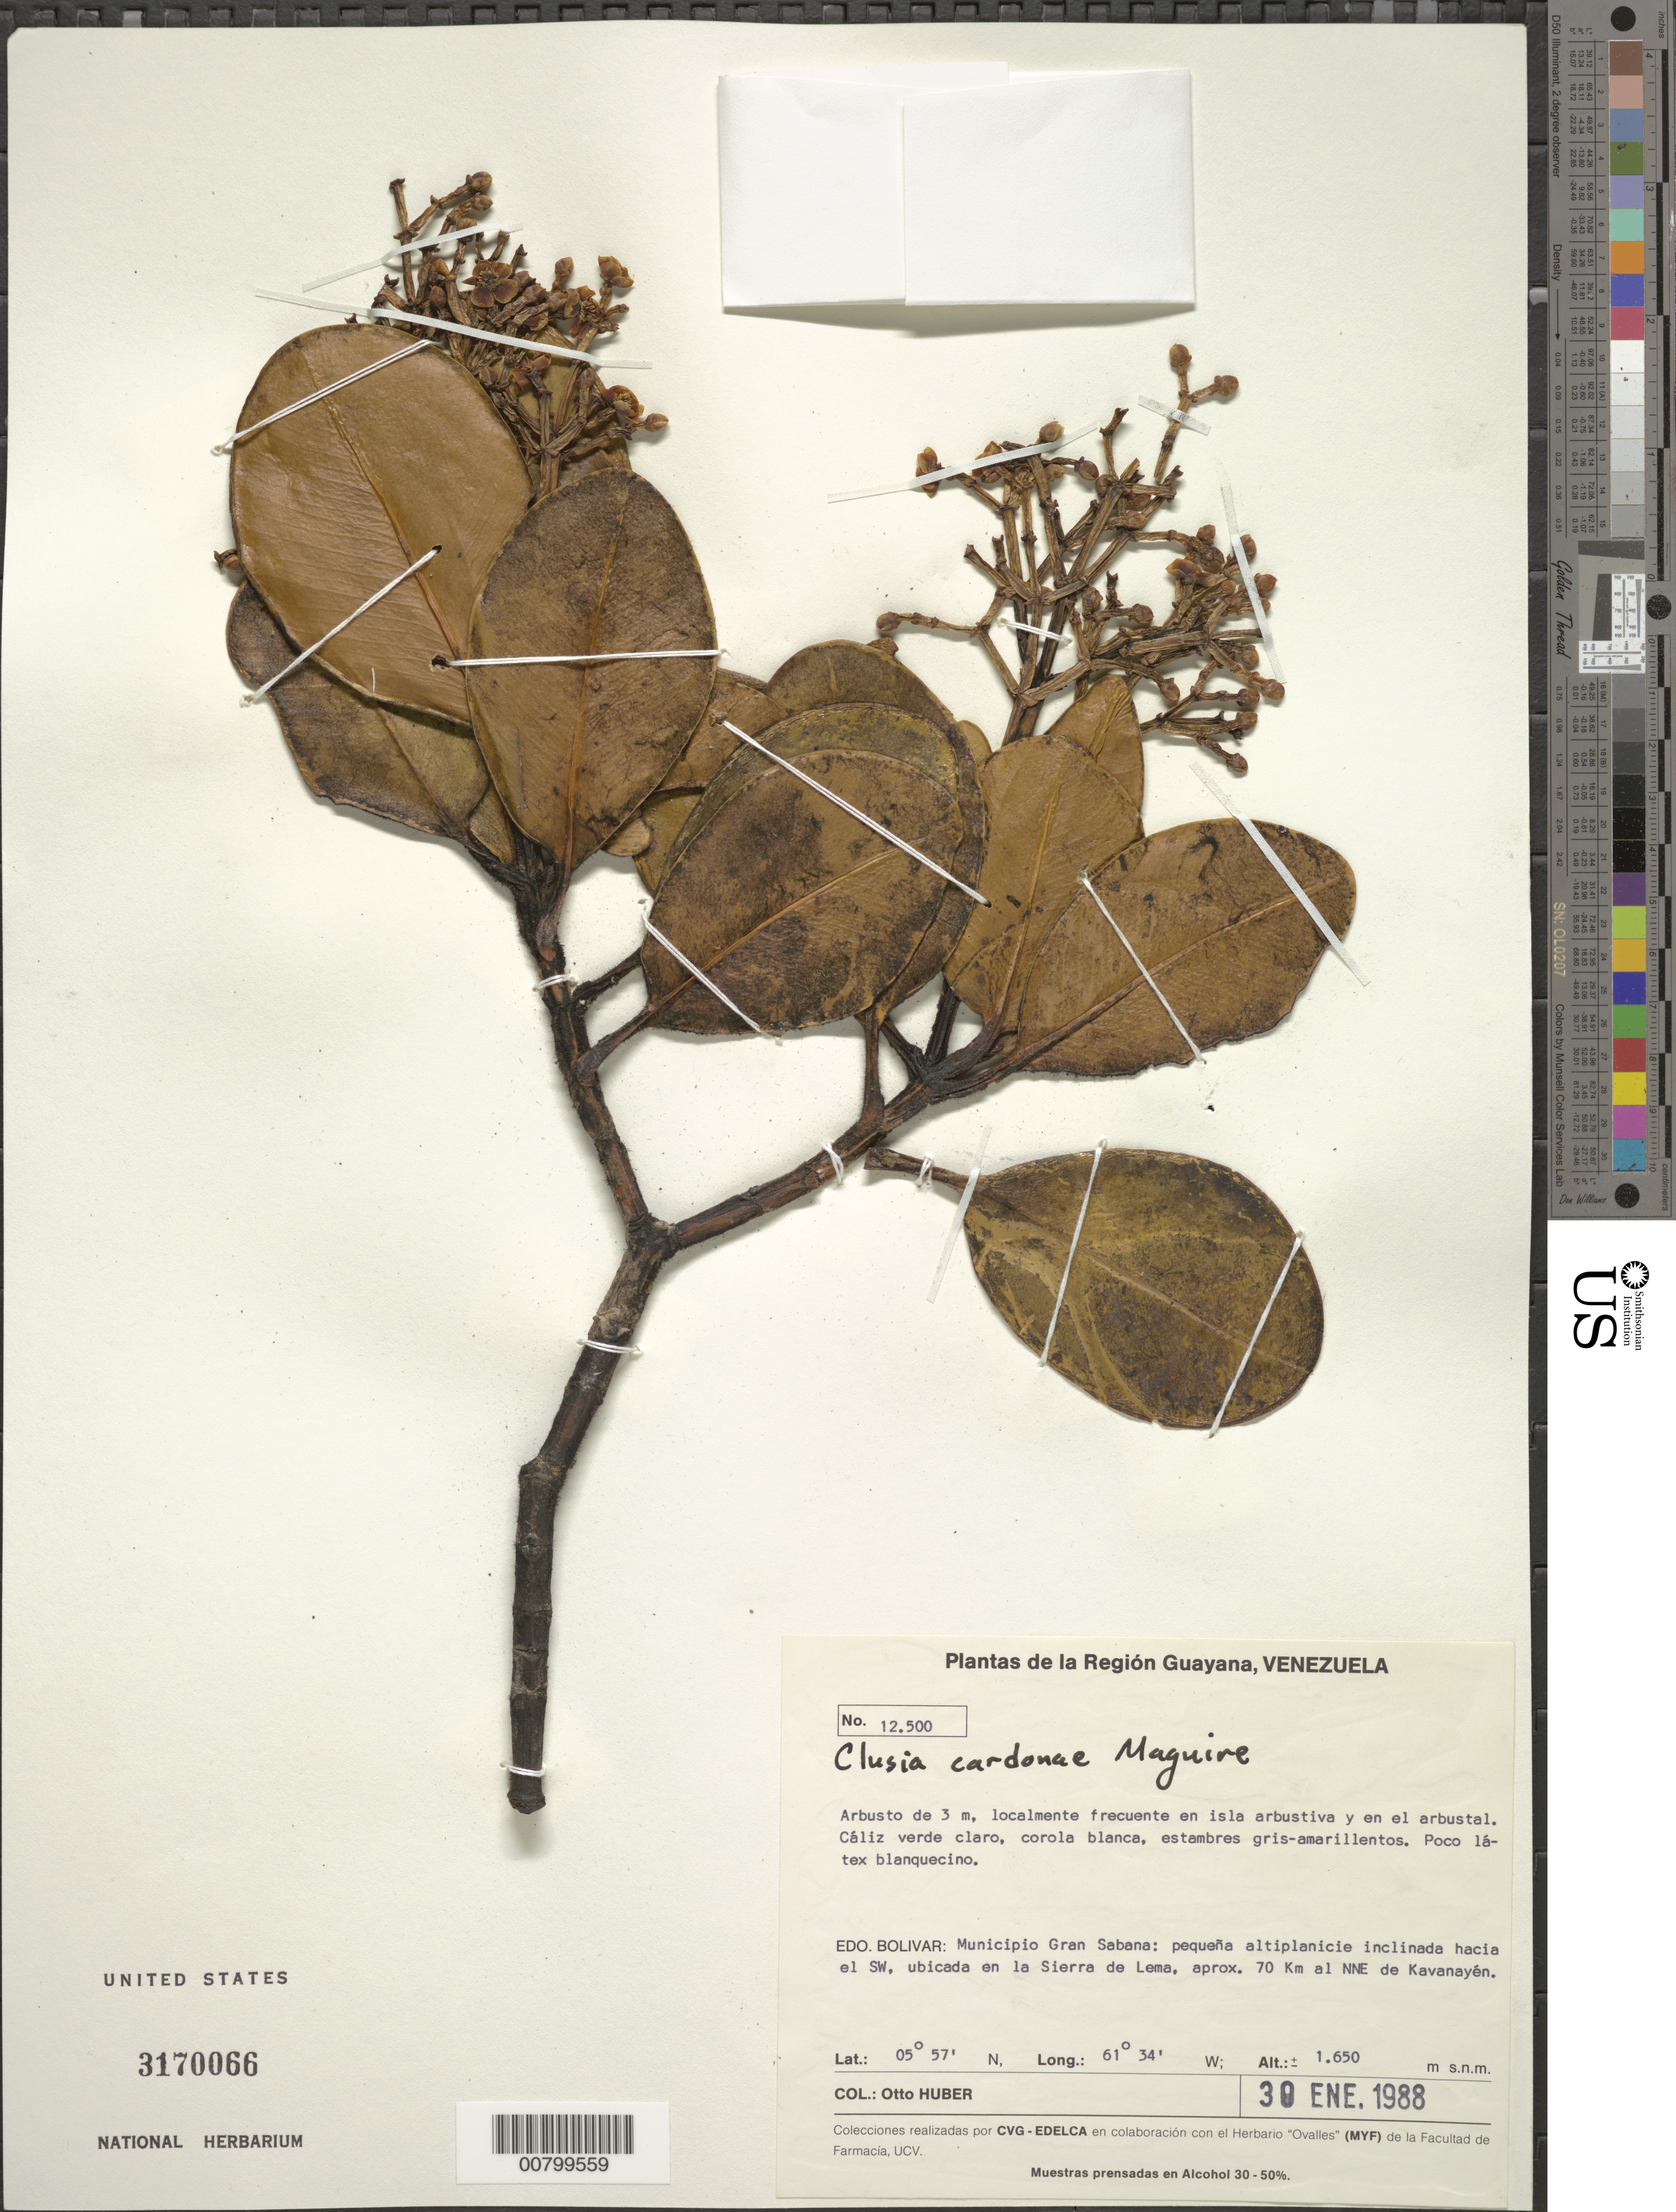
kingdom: Plantae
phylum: Tracheophyta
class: Magnoliopsida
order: Malpighiales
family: Clusiaceae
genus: Clusia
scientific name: Clusia cardonae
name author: Maguire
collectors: O. Huber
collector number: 12500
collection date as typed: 30-Jan-88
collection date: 1988-01-30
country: Venezuela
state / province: Bolívar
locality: Mun. Gran Sabana, Sierra de Lema, 70 km NNE de Kavanayén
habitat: Pequeña altiplancie inclinada hacia el SW, isla arbustiva y en el arbustal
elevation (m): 1650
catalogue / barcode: US 3170066